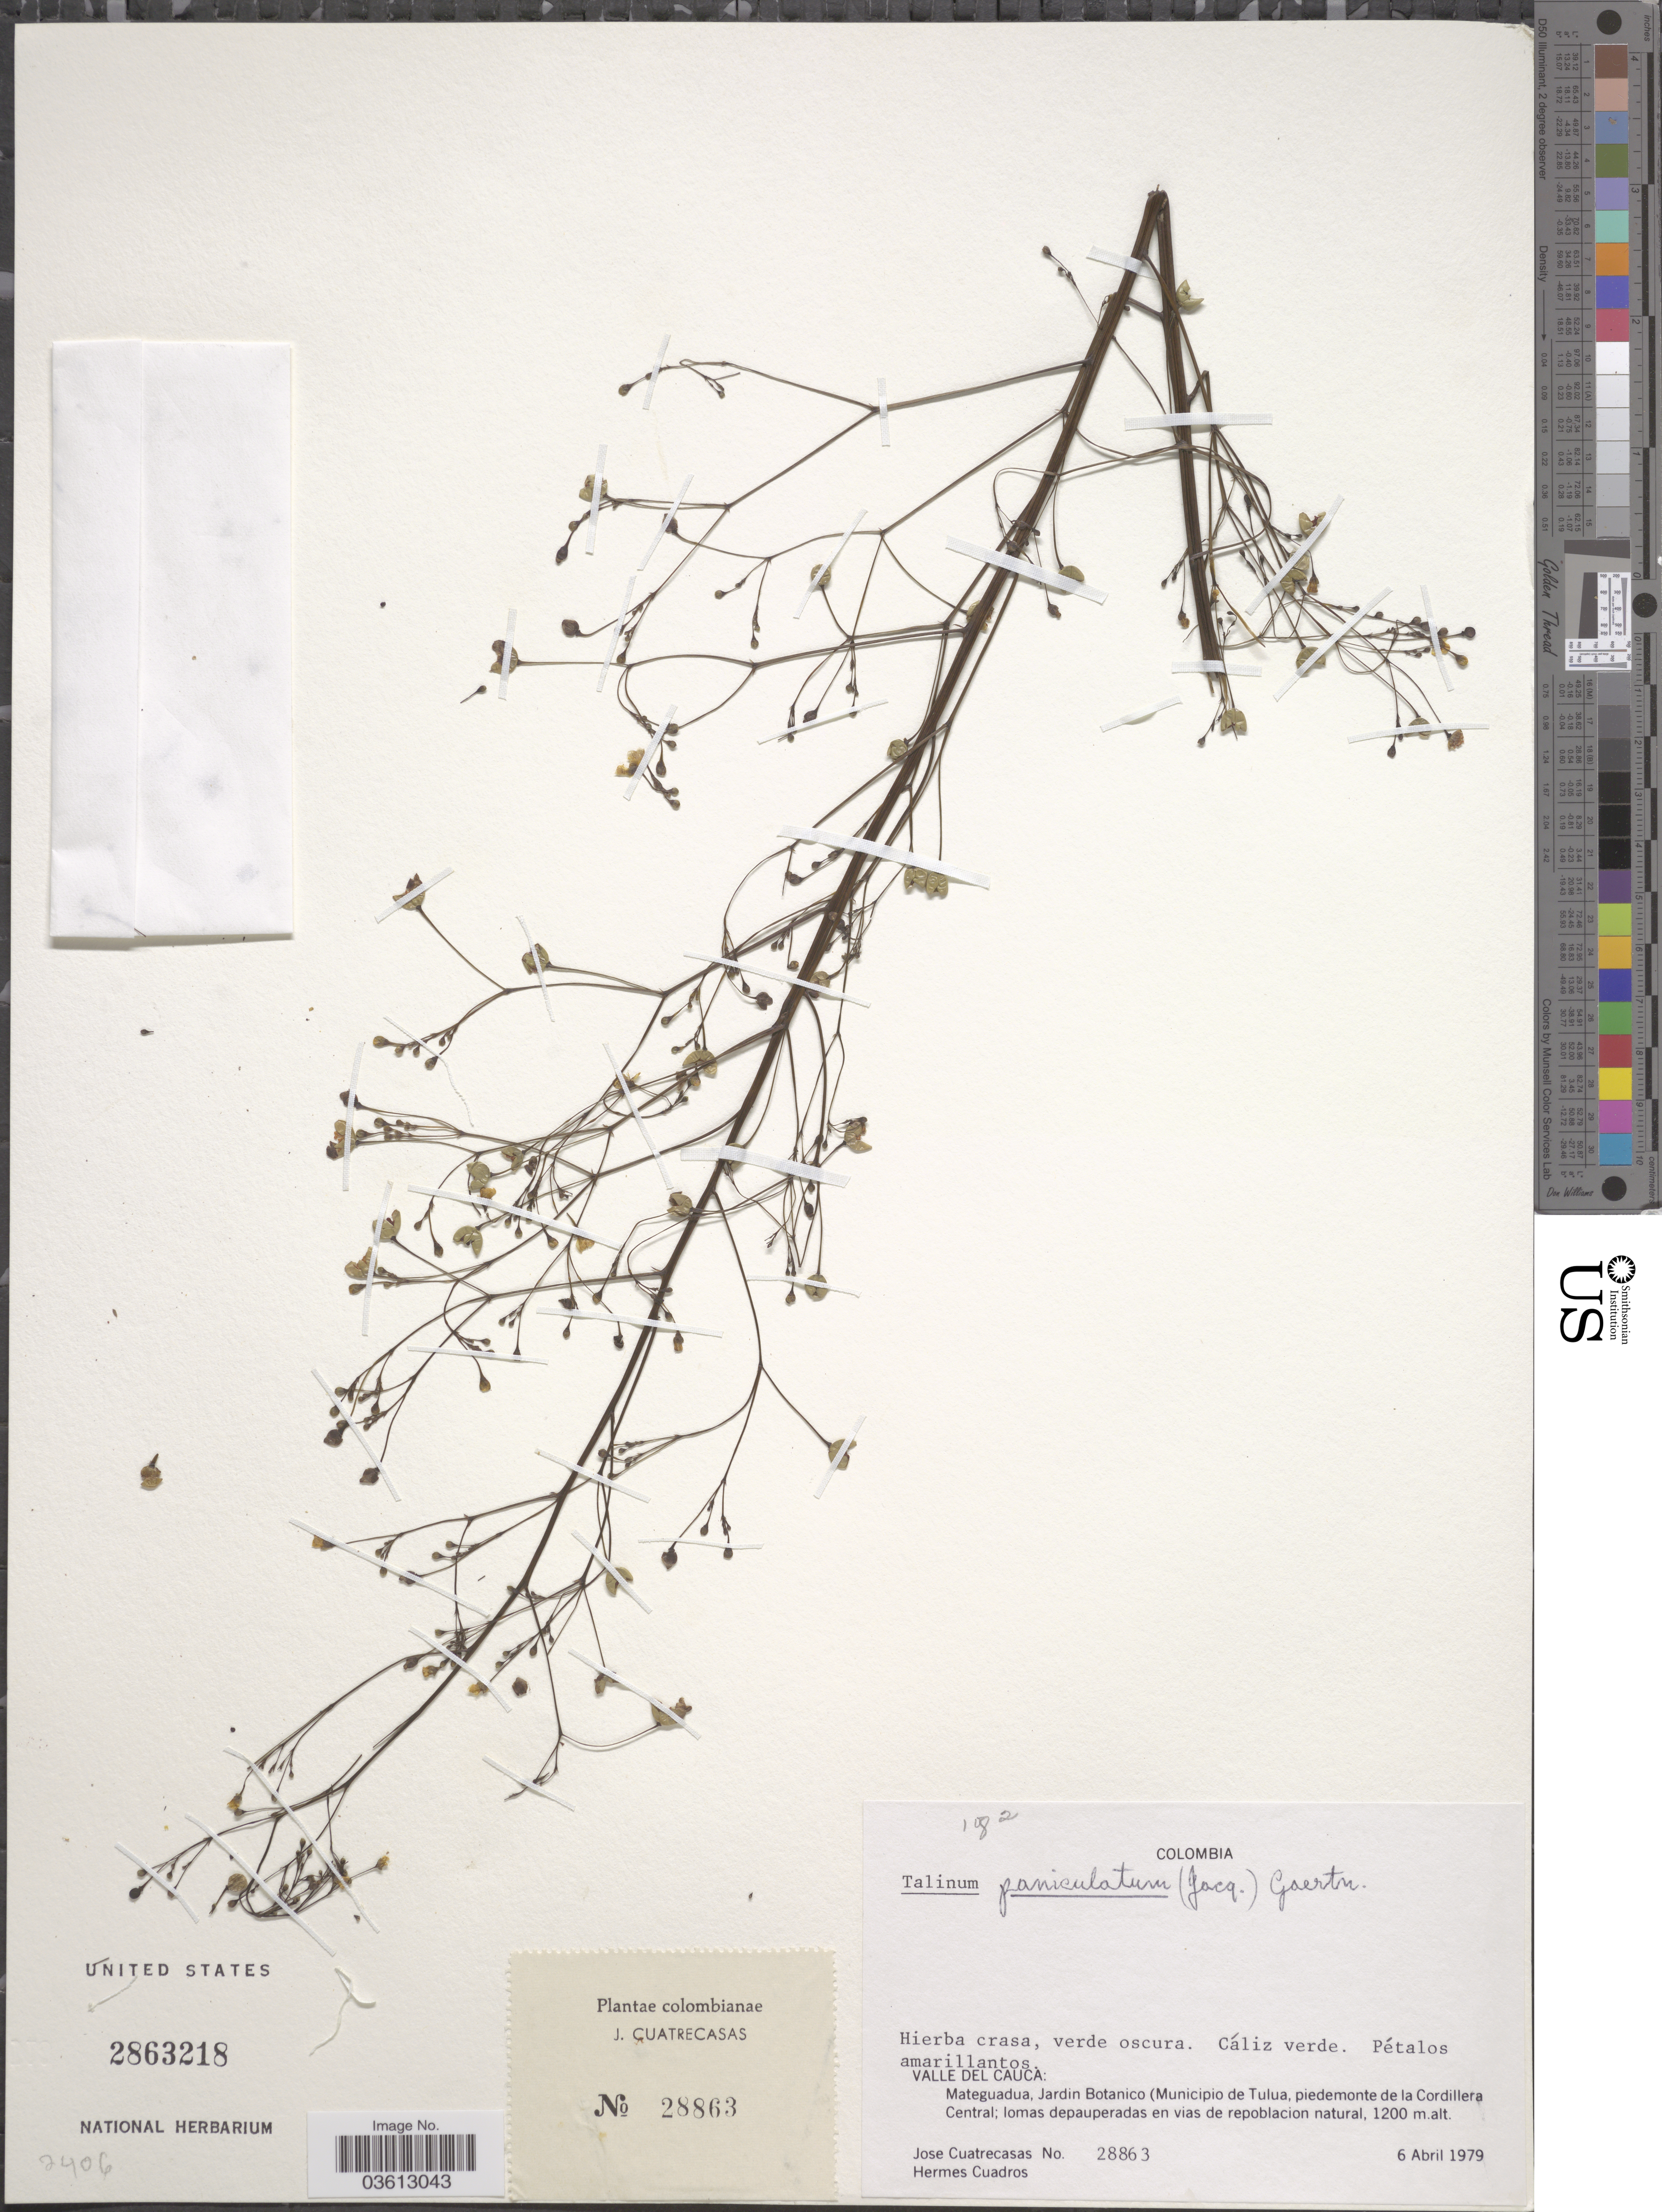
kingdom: Plantae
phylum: Tracheophyta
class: Magnoliopsida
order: Caryophyllales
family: Talinaceae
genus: Talinum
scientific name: Talinum paniculatum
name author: (Jacq.) Gaertn.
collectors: J. Cuatrecasas & H. Cuadros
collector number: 28863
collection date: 1979-04-06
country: Colombia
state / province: Valle del Cauca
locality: Mateguadua, Jardin Botanico (Municipio de Tulua, piedemonte de la Cordillera Central.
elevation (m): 1200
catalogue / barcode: US 2863218